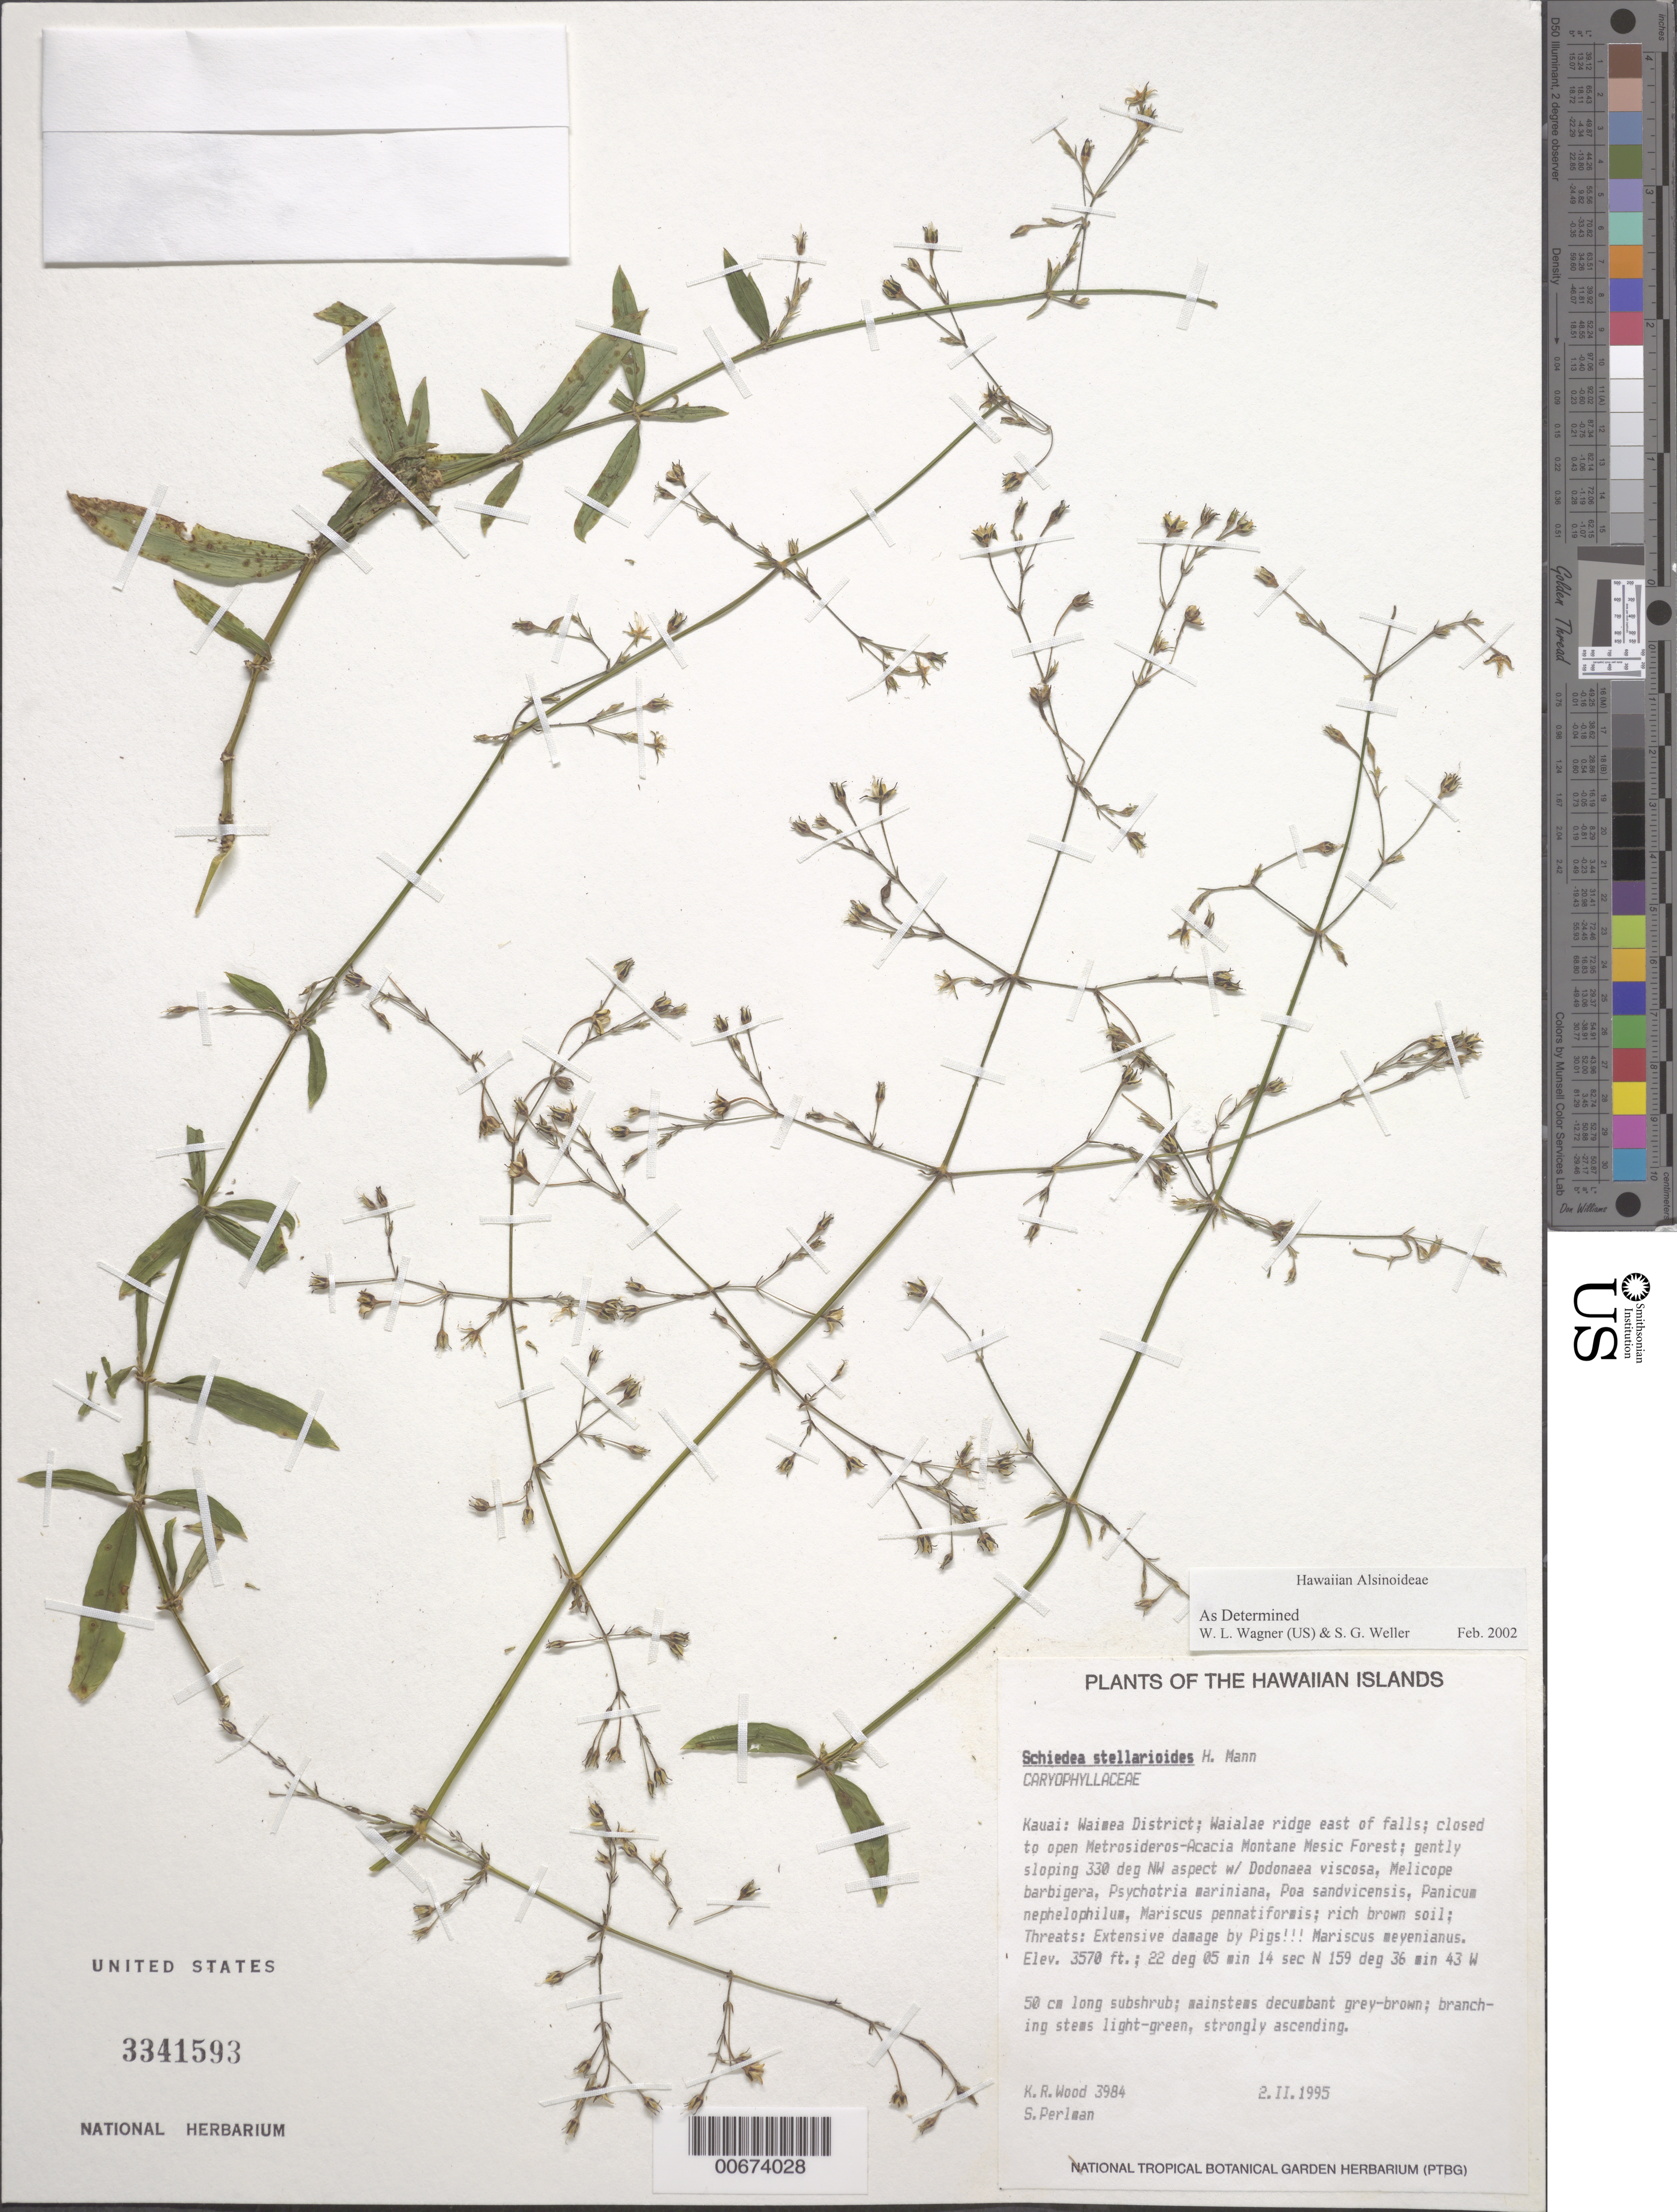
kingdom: Plantae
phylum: Tracheophyta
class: Magnoliopsida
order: Caryophyllales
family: Caryophyllaceae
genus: Schiedea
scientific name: Schiedea stellarioides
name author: H. Mann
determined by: Wagner, W. L.; Weller, Stephen G.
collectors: K. R. Wood & S. P. Perlman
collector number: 3984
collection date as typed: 2 Feb 1995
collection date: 1995-02-02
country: United States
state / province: Hawaii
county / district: Kauai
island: Kaua'i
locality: Waimea District, Waialae ridge E of falls.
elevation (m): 1088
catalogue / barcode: US 3341593